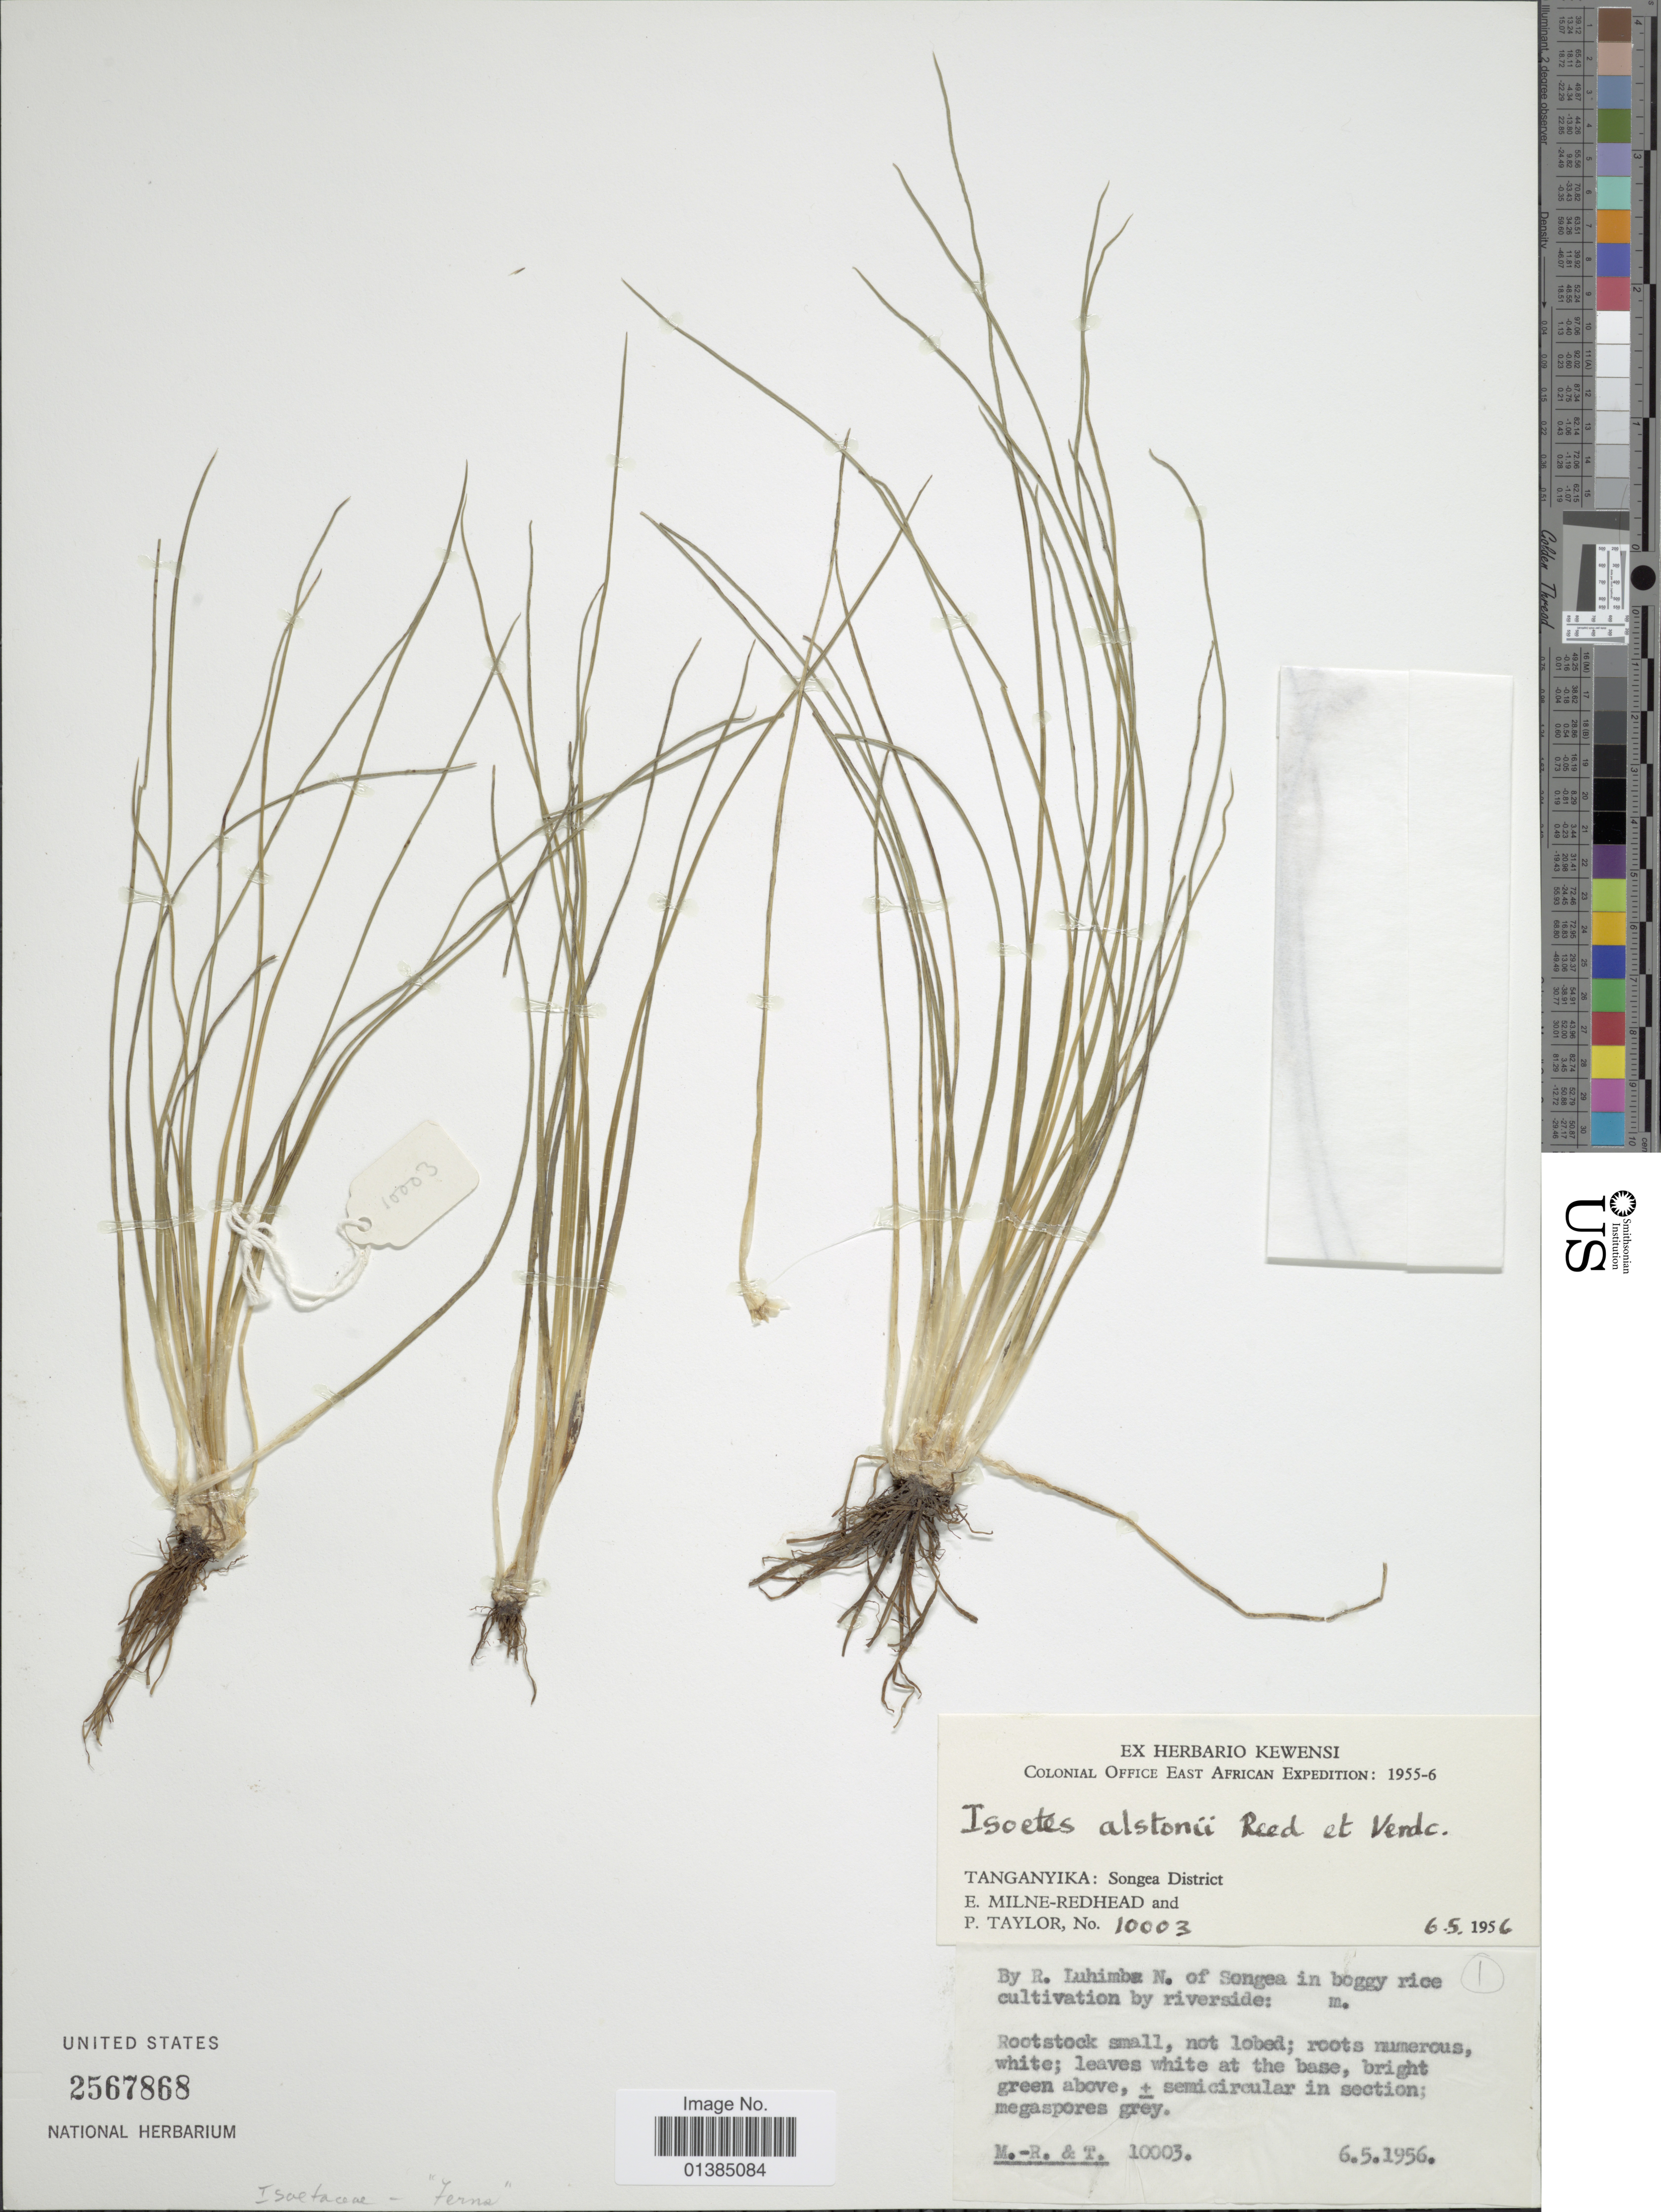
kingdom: Plantae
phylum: Tracheophyta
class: Lycopodiopsida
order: Isoetales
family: Isoetaceae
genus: Isoetes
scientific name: Isoetes azorica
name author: Durieu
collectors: E. W. Milne-Redhead & P. Taylor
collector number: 10003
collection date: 1956-05-06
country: Tanzania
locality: Tanganyika: Songea District.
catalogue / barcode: US 2567868